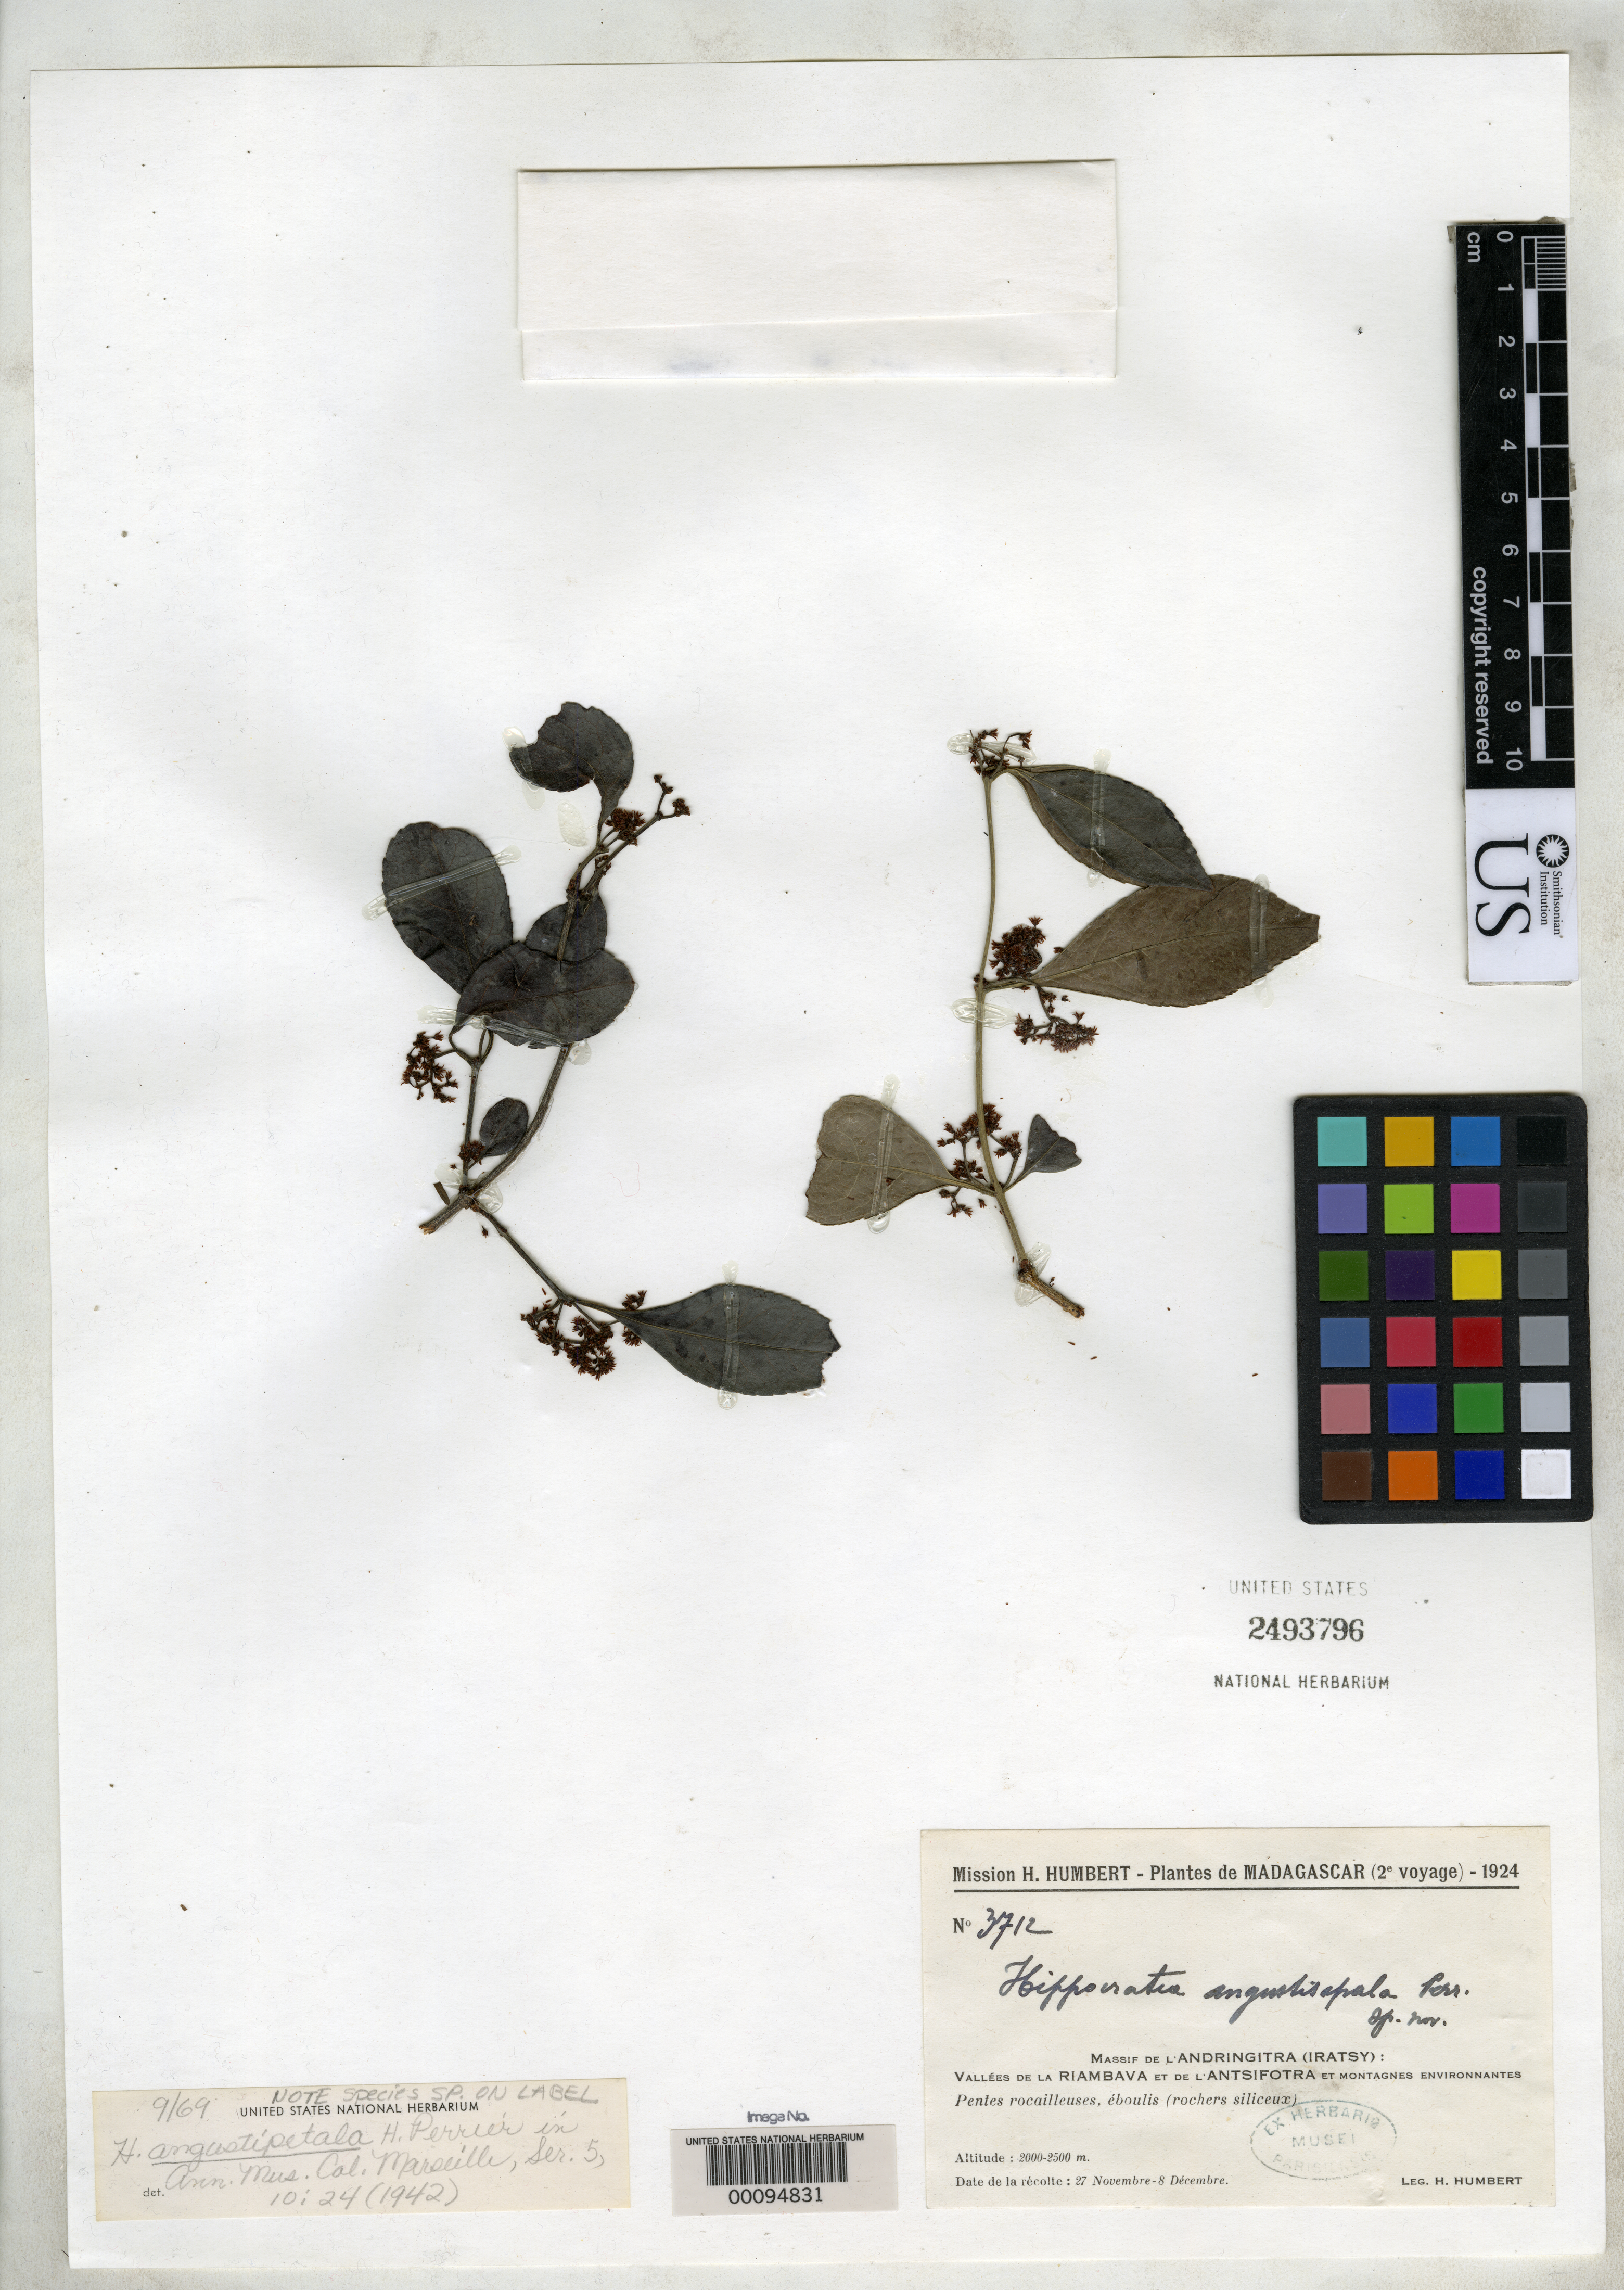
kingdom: Plantae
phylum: Tracheophyta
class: Magnoliopsida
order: Celastrales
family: Celastraceae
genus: Hippocratea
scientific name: Hippocratea angustipetala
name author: H. Perrier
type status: Isosyntype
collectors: H. Humbert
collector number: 3712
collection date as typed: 27 Nov 1924 to 08 Dec 1924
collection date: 1924-11-27/1924-12-08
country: Madagascar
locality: Massif de l'Andringitra (iratsy), vallees de La Riambava & de La Antsifotra & Montagne Environnantes.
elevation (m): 2000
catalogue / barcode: US 2493796